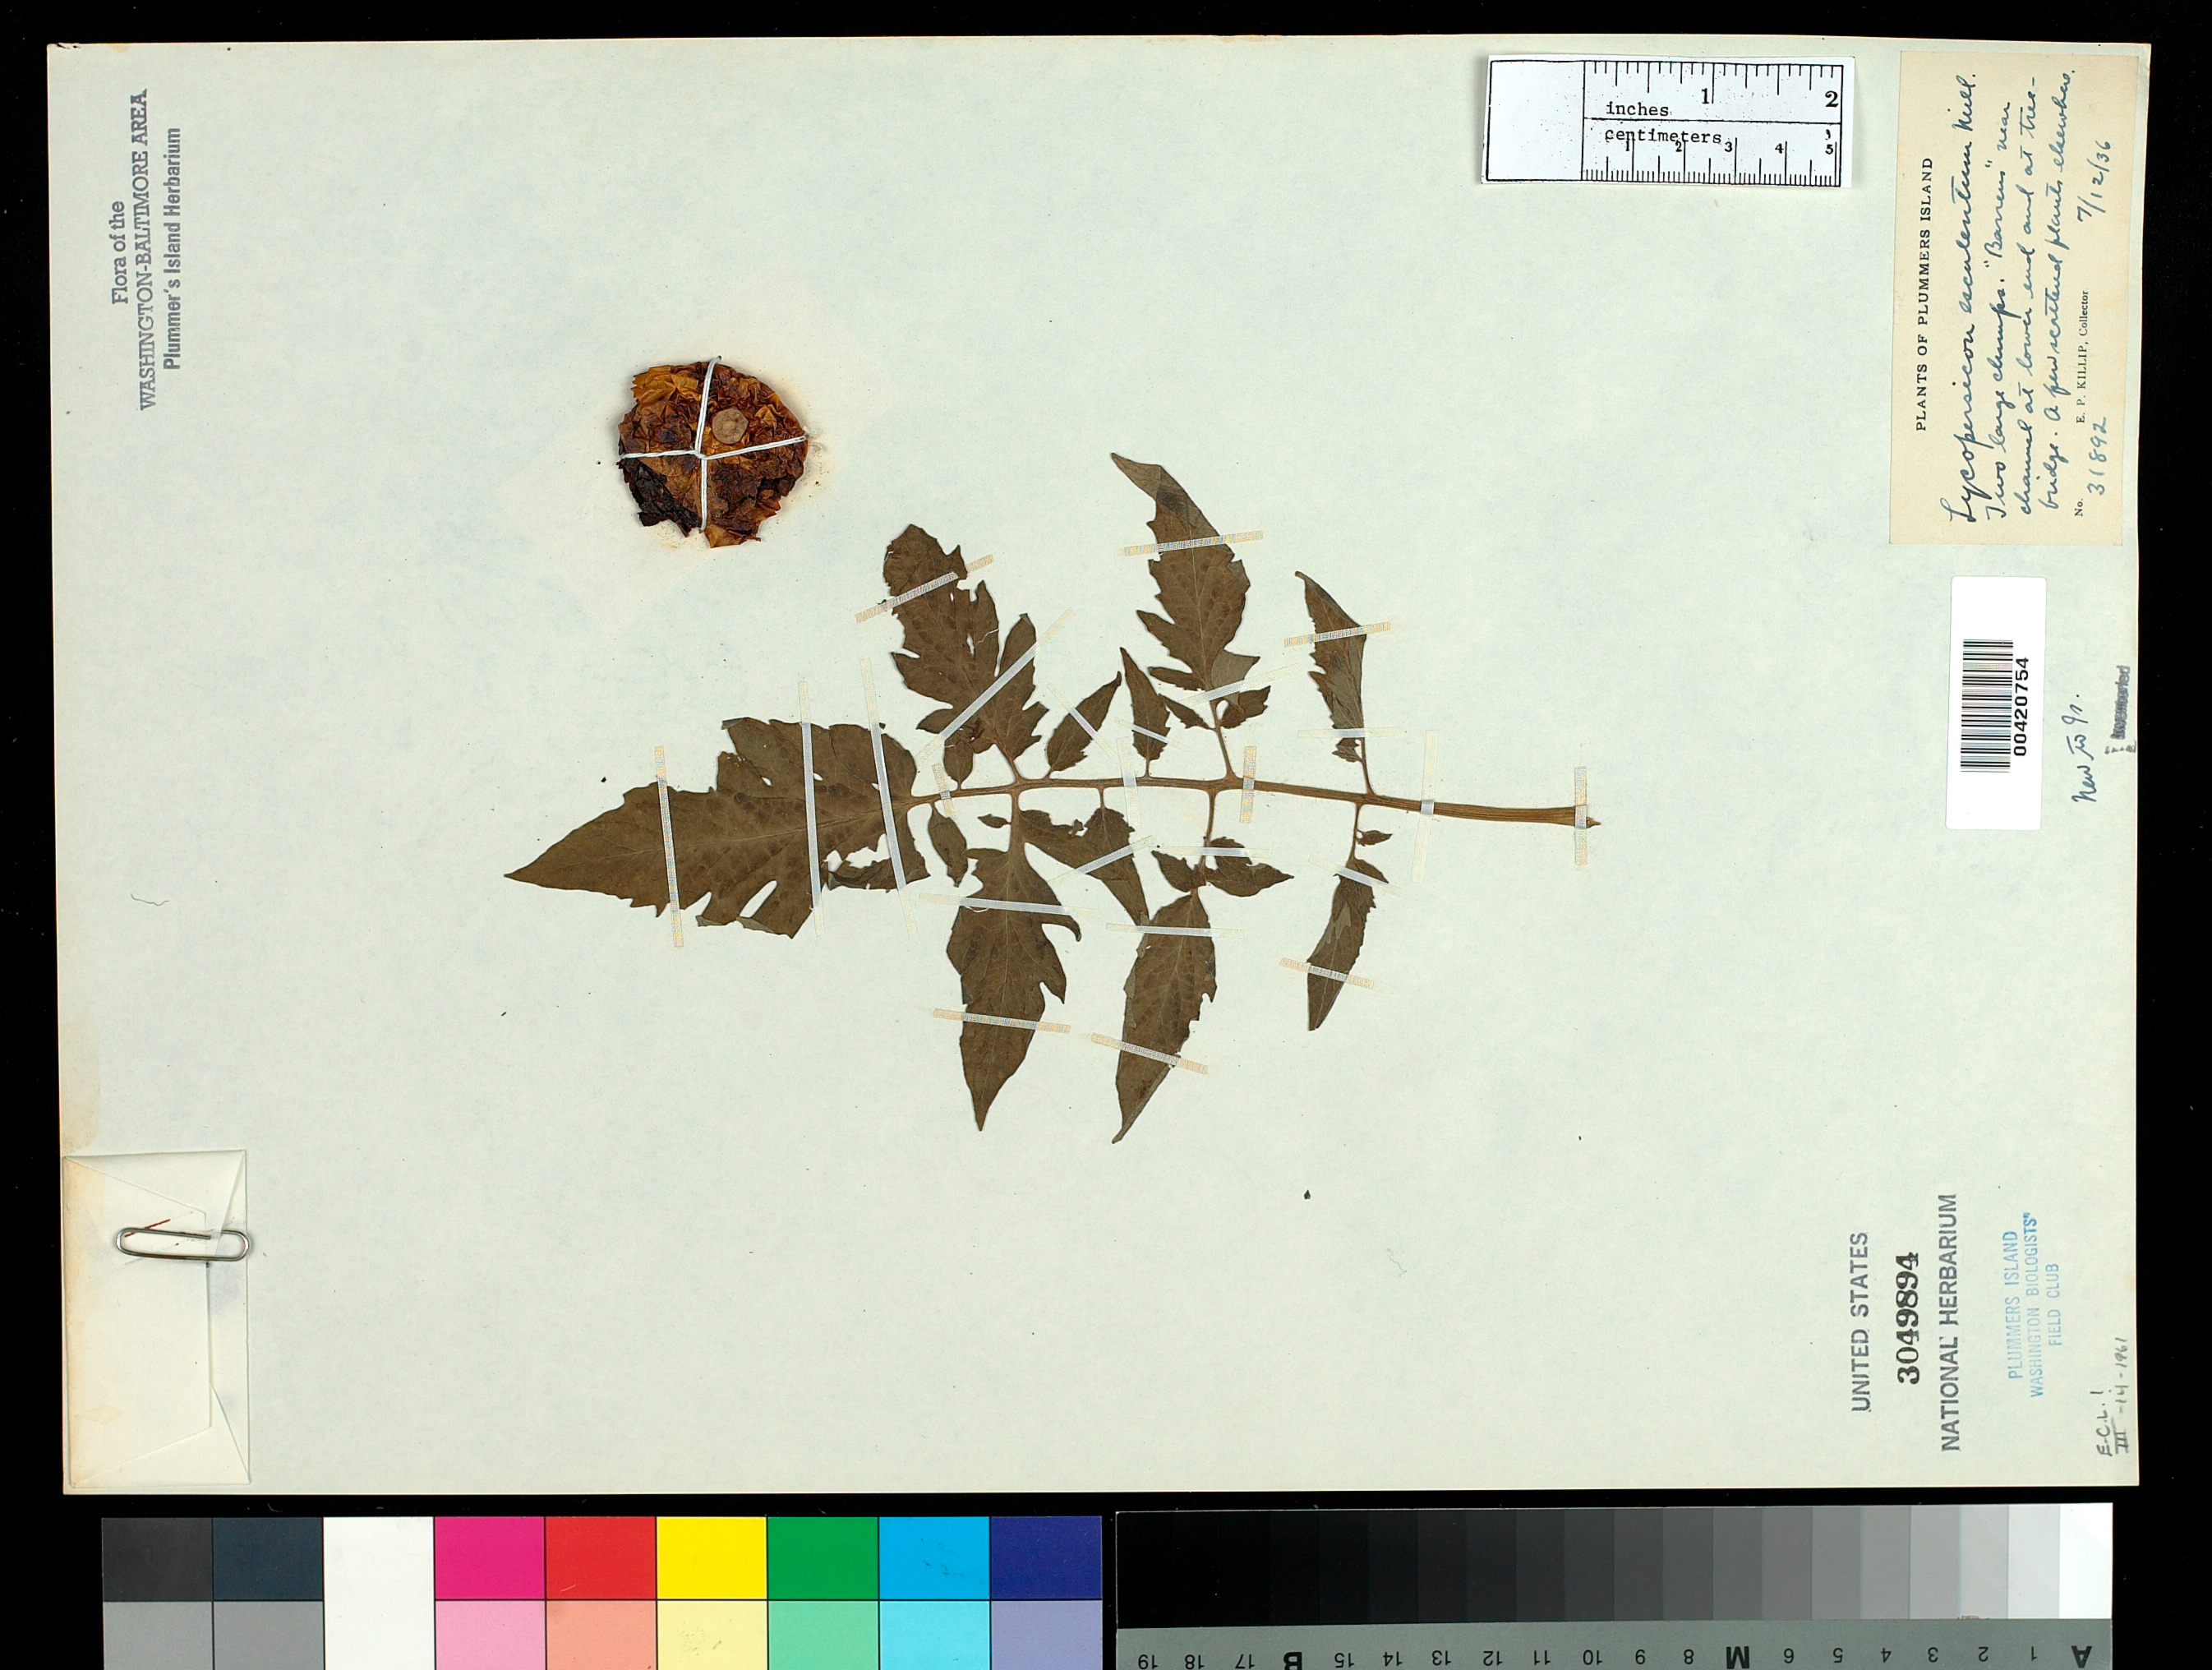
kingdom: Plantae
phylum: Tracheophyta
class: Magnoliopsida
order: Solanales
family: Solanaceae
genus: Solanum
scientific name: Solanum lycopersicum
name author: L.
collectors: E. P. Killip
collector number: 31892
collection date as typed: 12 Jul 1936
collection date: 1936-07-12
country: United States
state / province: Maryland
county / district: Montgomery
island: Plummers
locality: Plummer's Island; "barrens" near Channel at lower end and at tree-bridge C. & O. Canal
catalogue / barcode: US 3049894